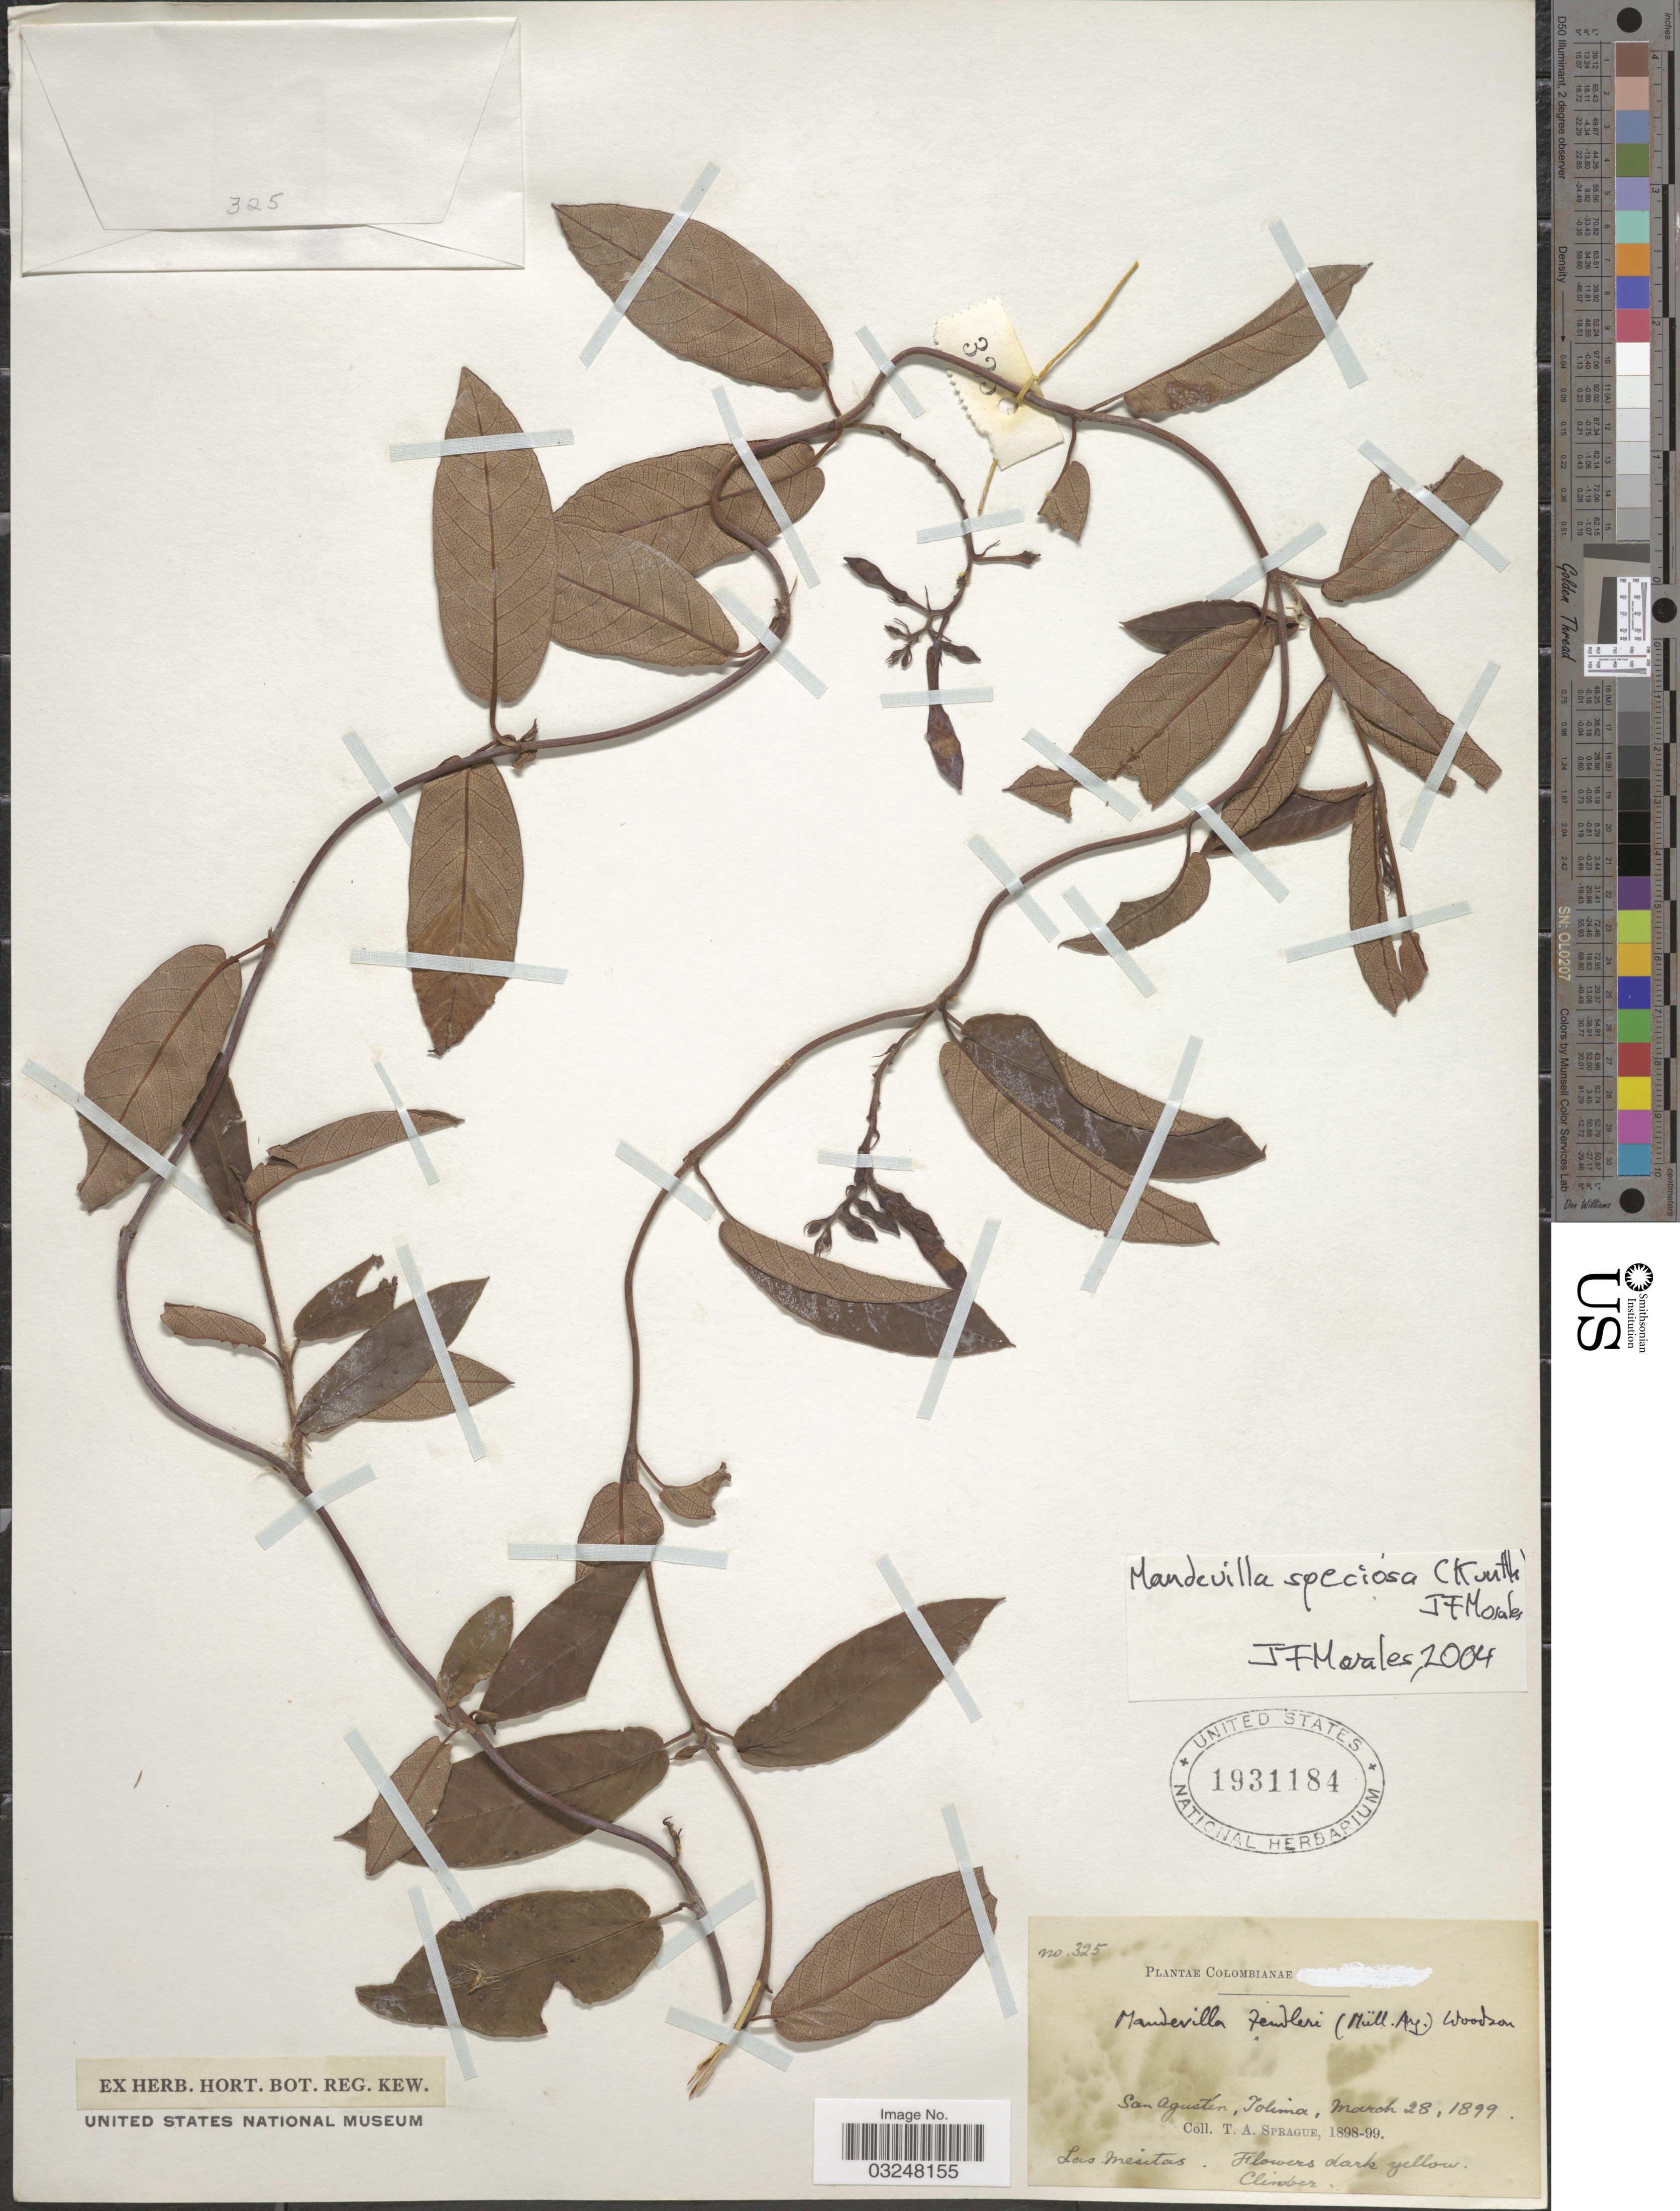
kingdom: Plantae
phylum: Tracheophyta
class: Magnoliopsida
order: Gentianales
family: Apocynaceae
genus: Mandevilla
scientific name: Mandevilla speciosa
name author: (Kunth) J.F. Morales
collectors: T. A. Sprague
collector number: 325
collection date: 1899-03-28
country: Colombia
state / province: Tolima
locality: San Agustín. Las Mesitas.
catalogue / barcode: US 1931184